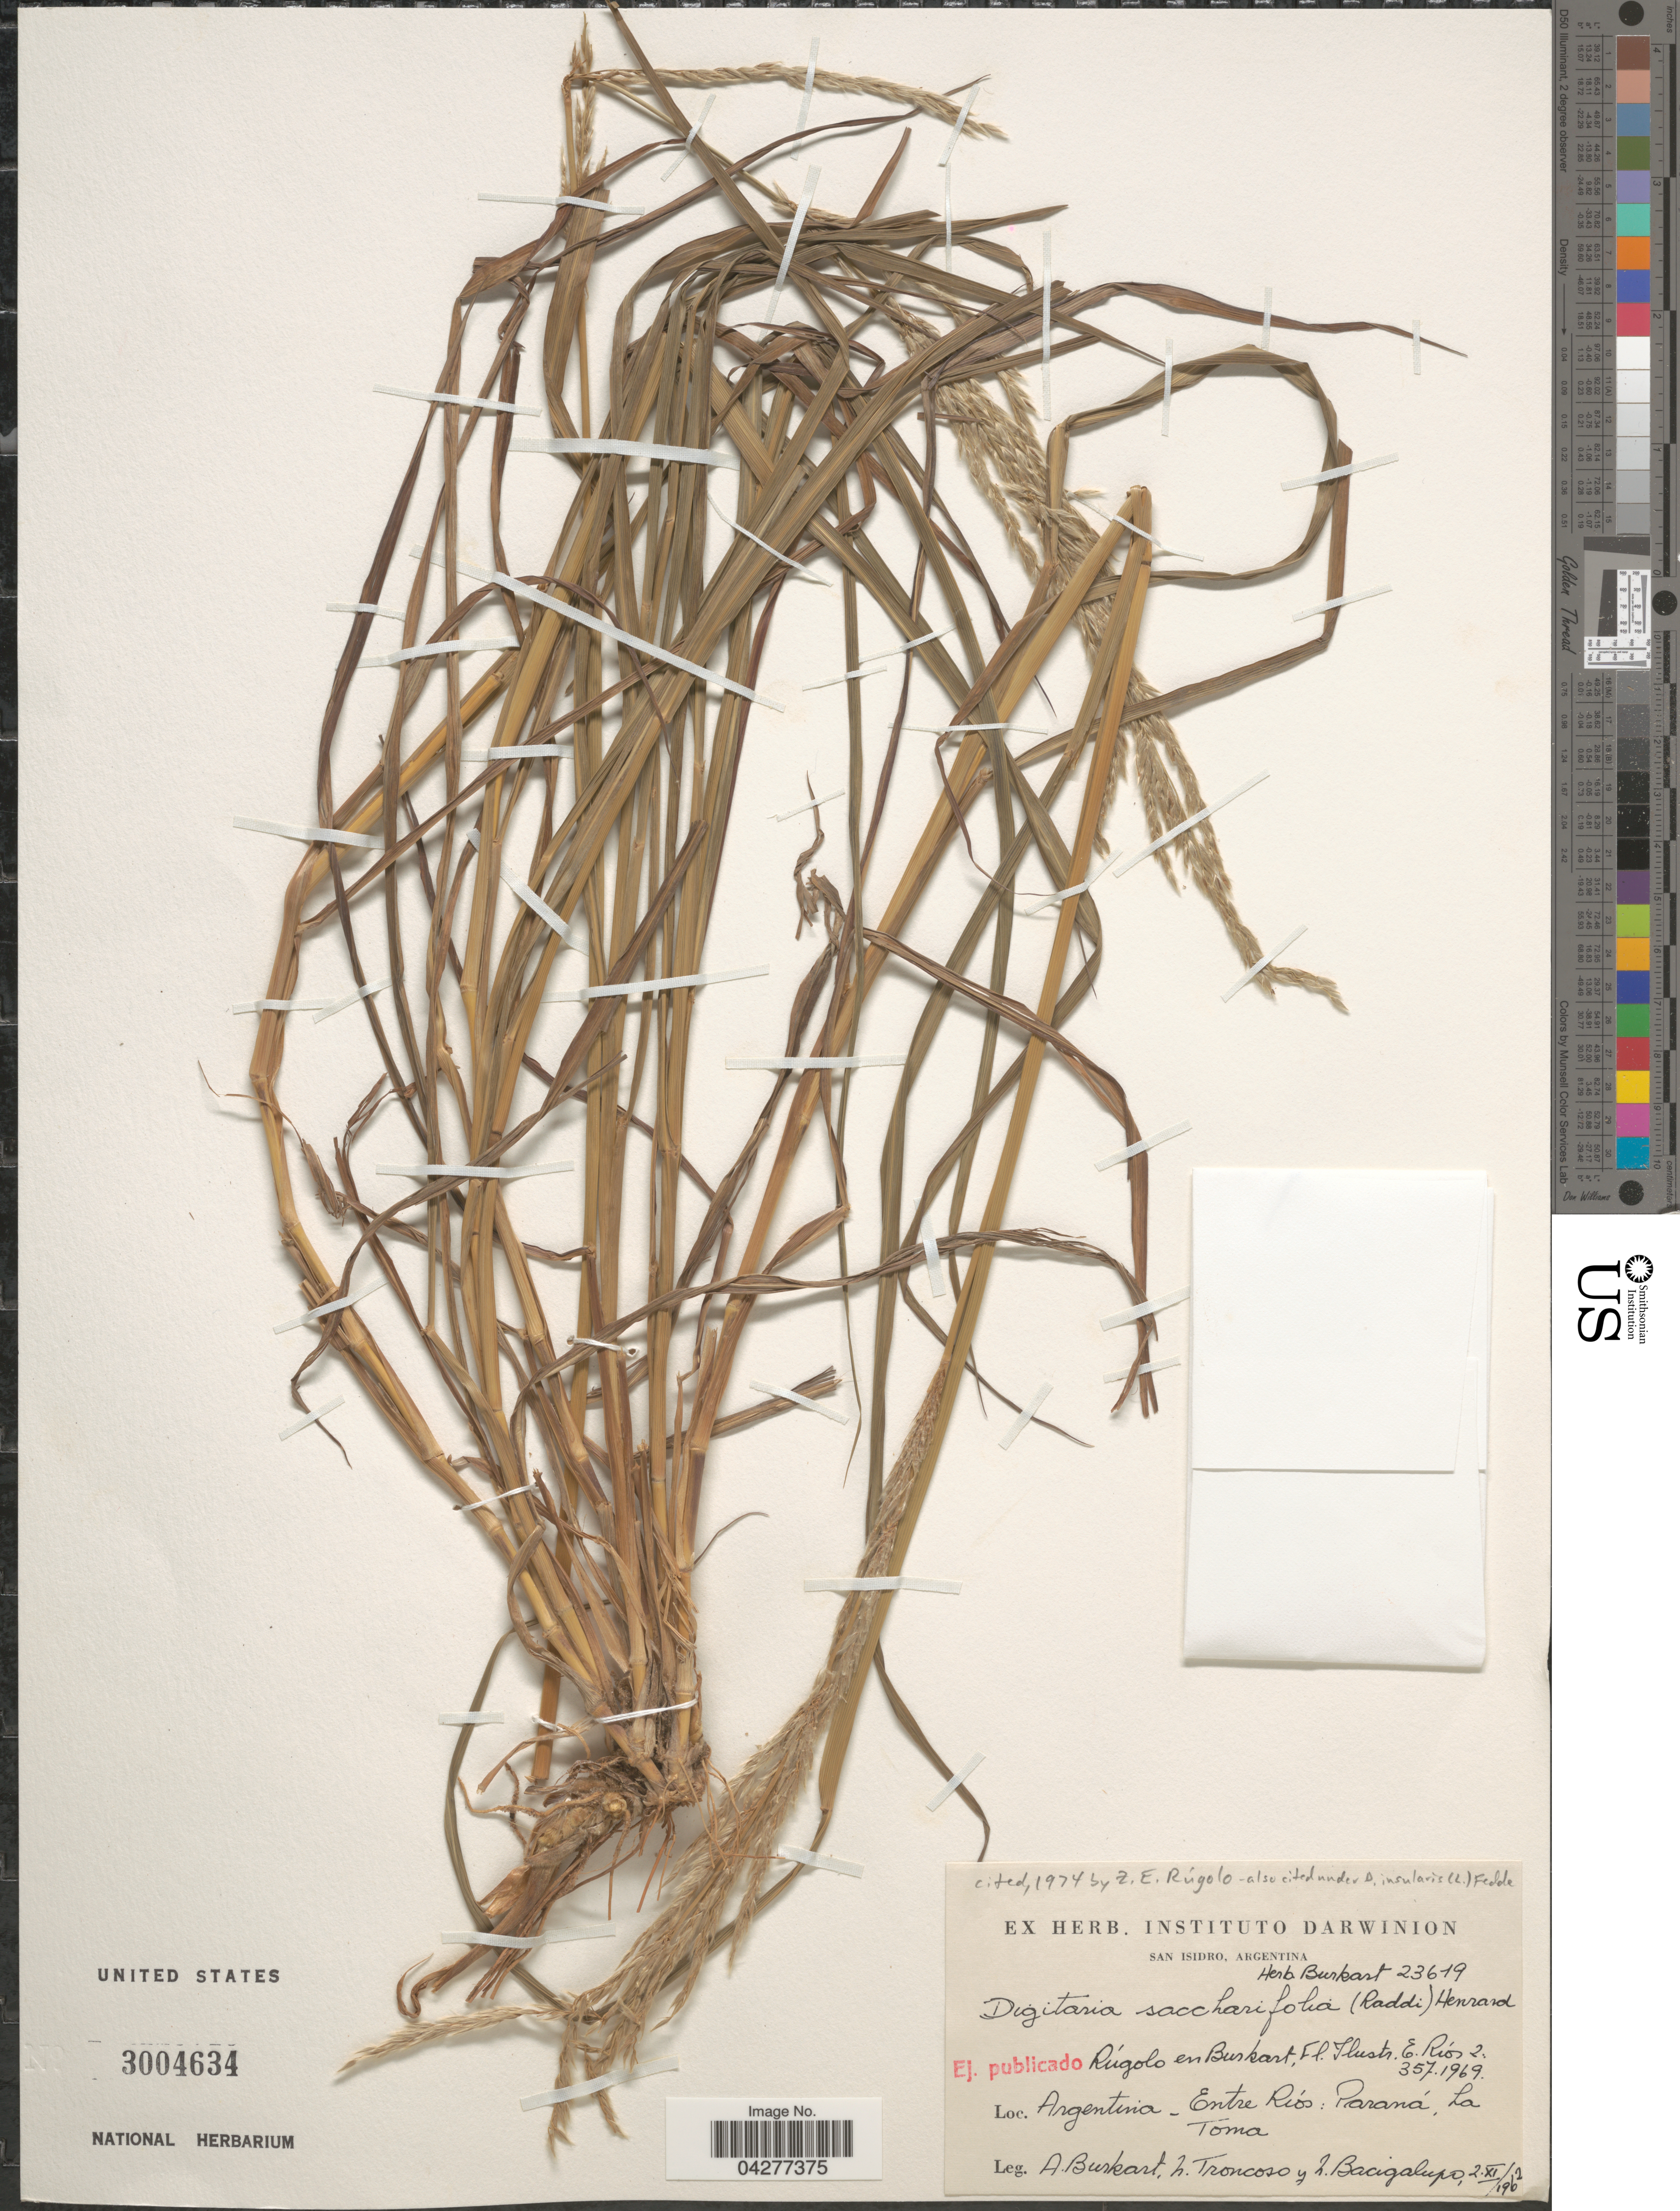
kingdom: Plantae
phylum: Tracheophyta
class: Liliopsida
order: Poales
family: Poaceae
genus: Digitaria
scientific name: Digitaria sacchariflora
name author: (Nees) Henr.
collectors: A. E. Burkart, N. Troncoso & N. M. Bacigalupo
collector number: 23619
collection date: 1962-11-02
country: Argentina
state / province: Entre Rios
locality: Paraná, La Toma.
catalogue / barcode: US 3004634